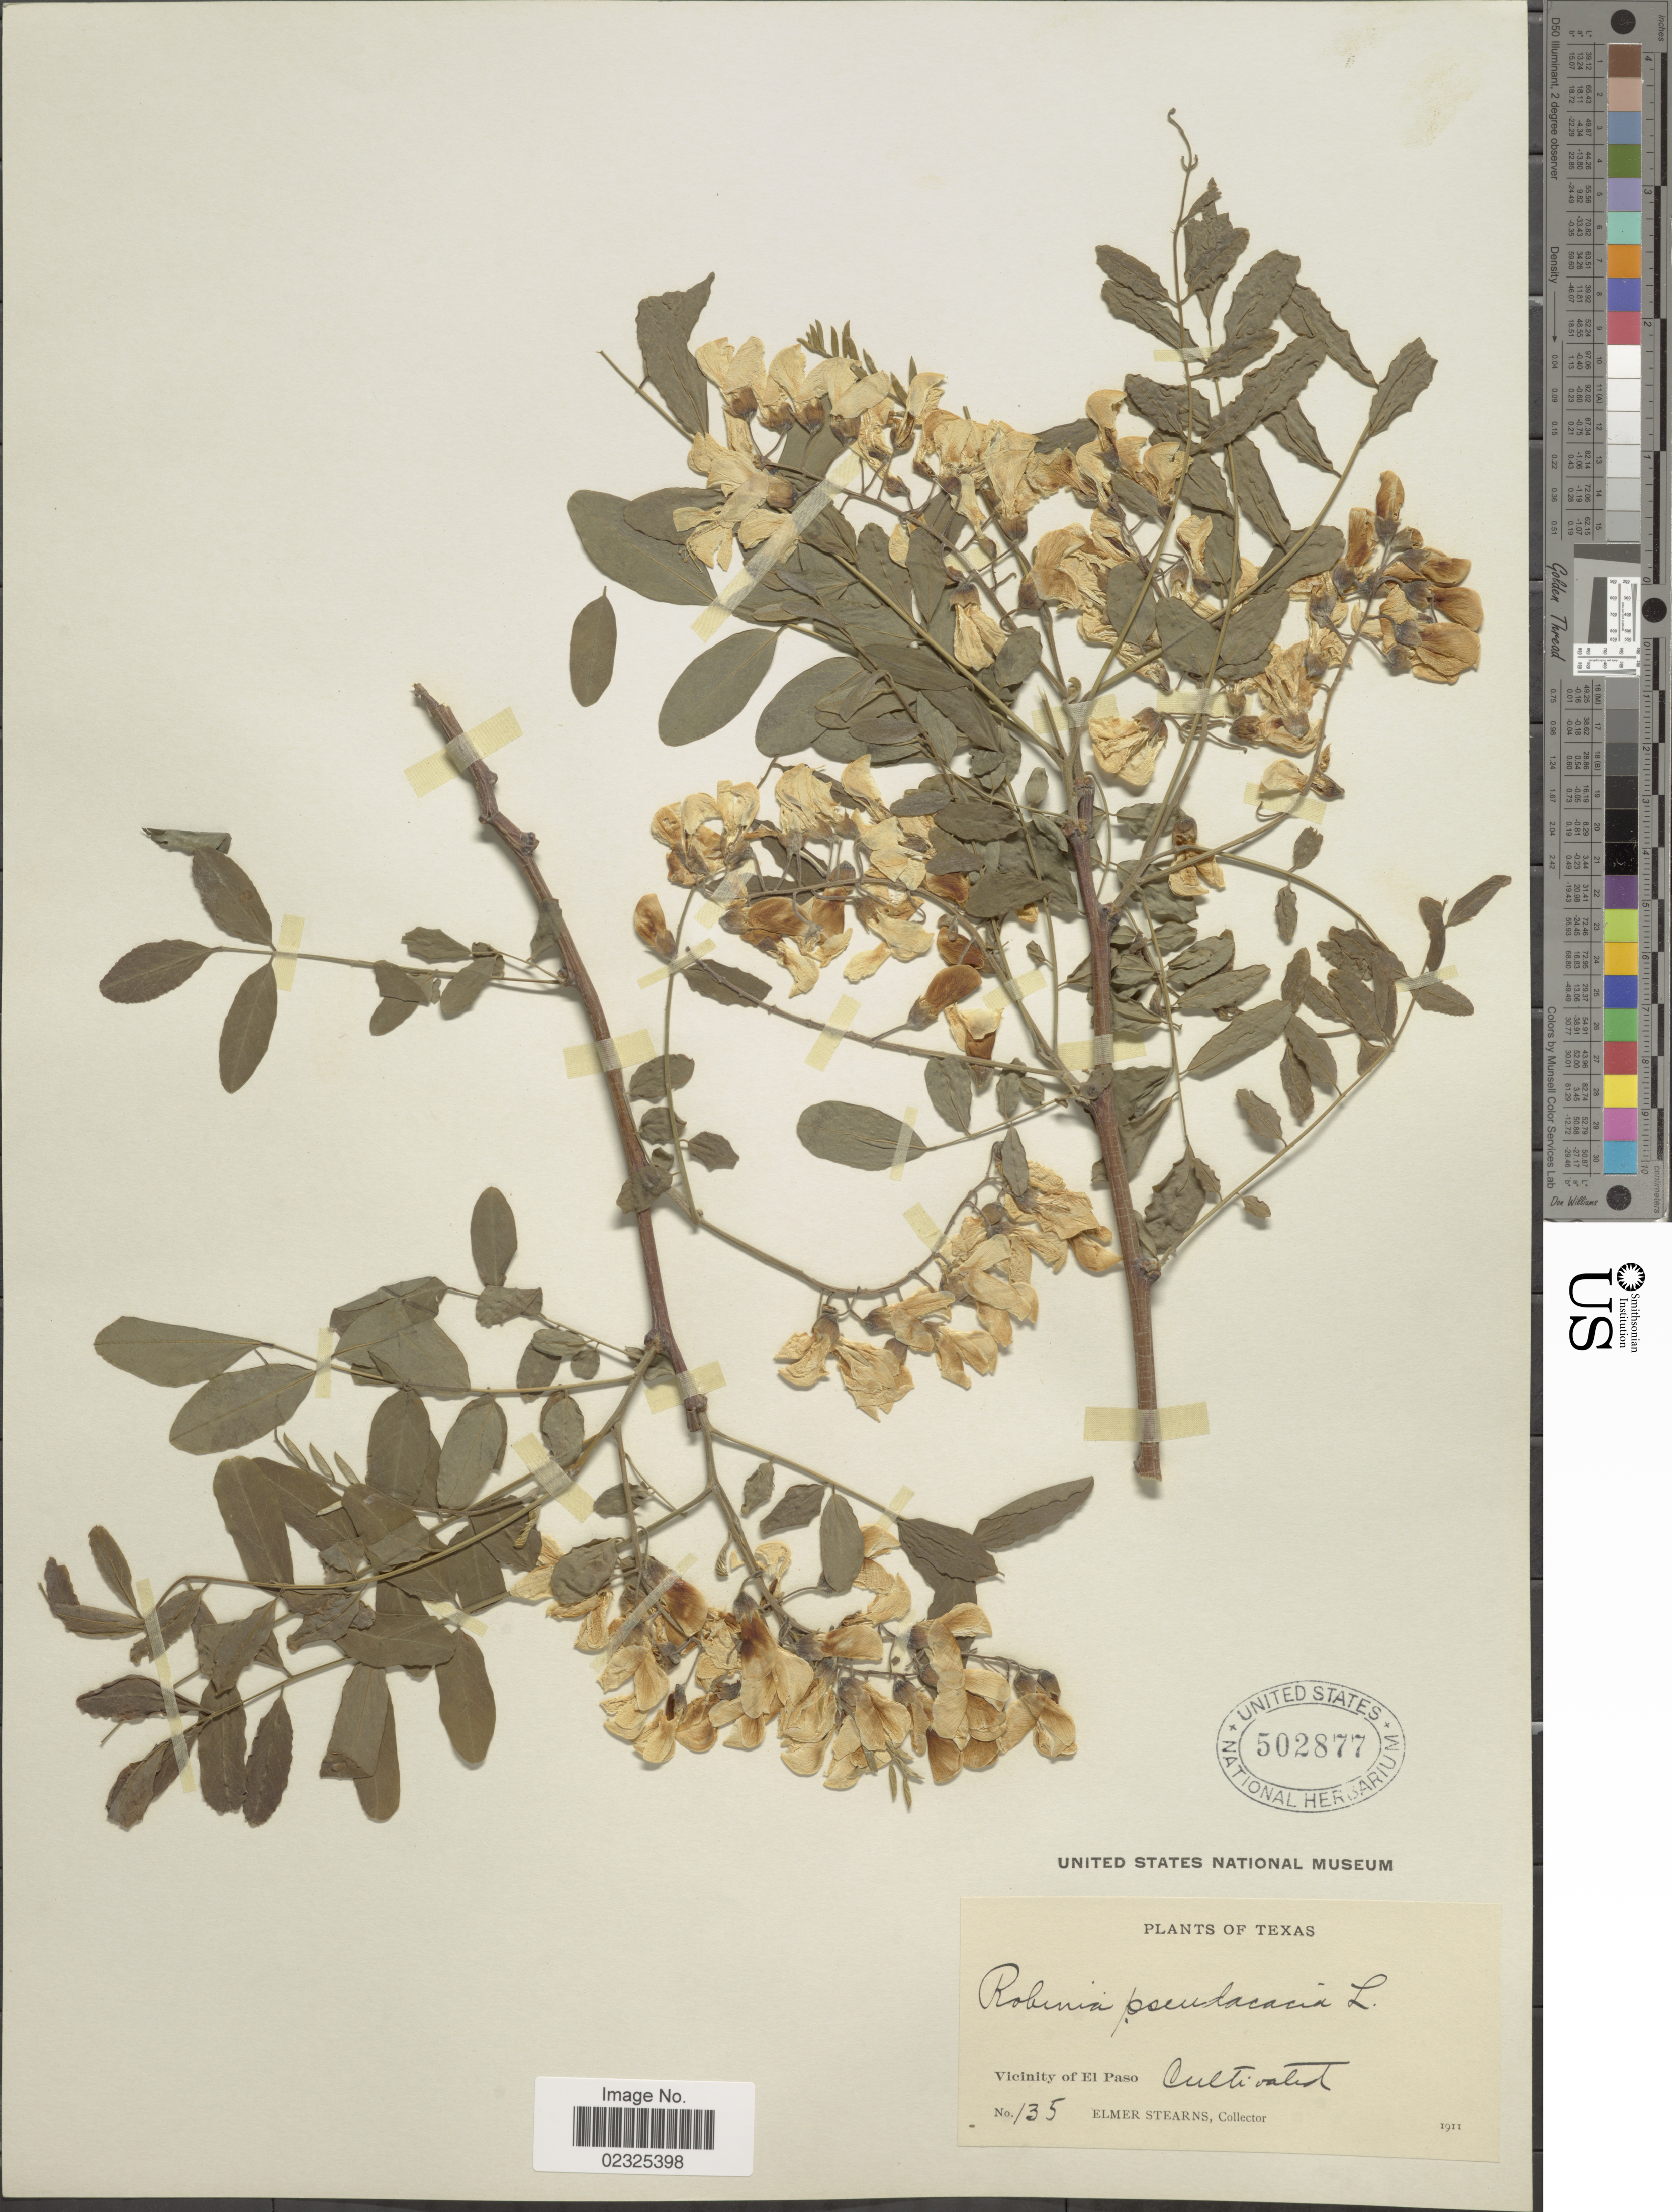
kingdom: Plantae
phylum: Tracheophyta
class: Magnoliopsida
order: Fabales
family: Fabaceae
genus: Robinia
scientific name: Robinia pseudoacacia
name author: L.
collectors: E. Stearns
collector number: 135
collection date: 1911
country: United States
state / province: Texas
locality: Vicinity of El Paso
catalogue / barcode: US 502877